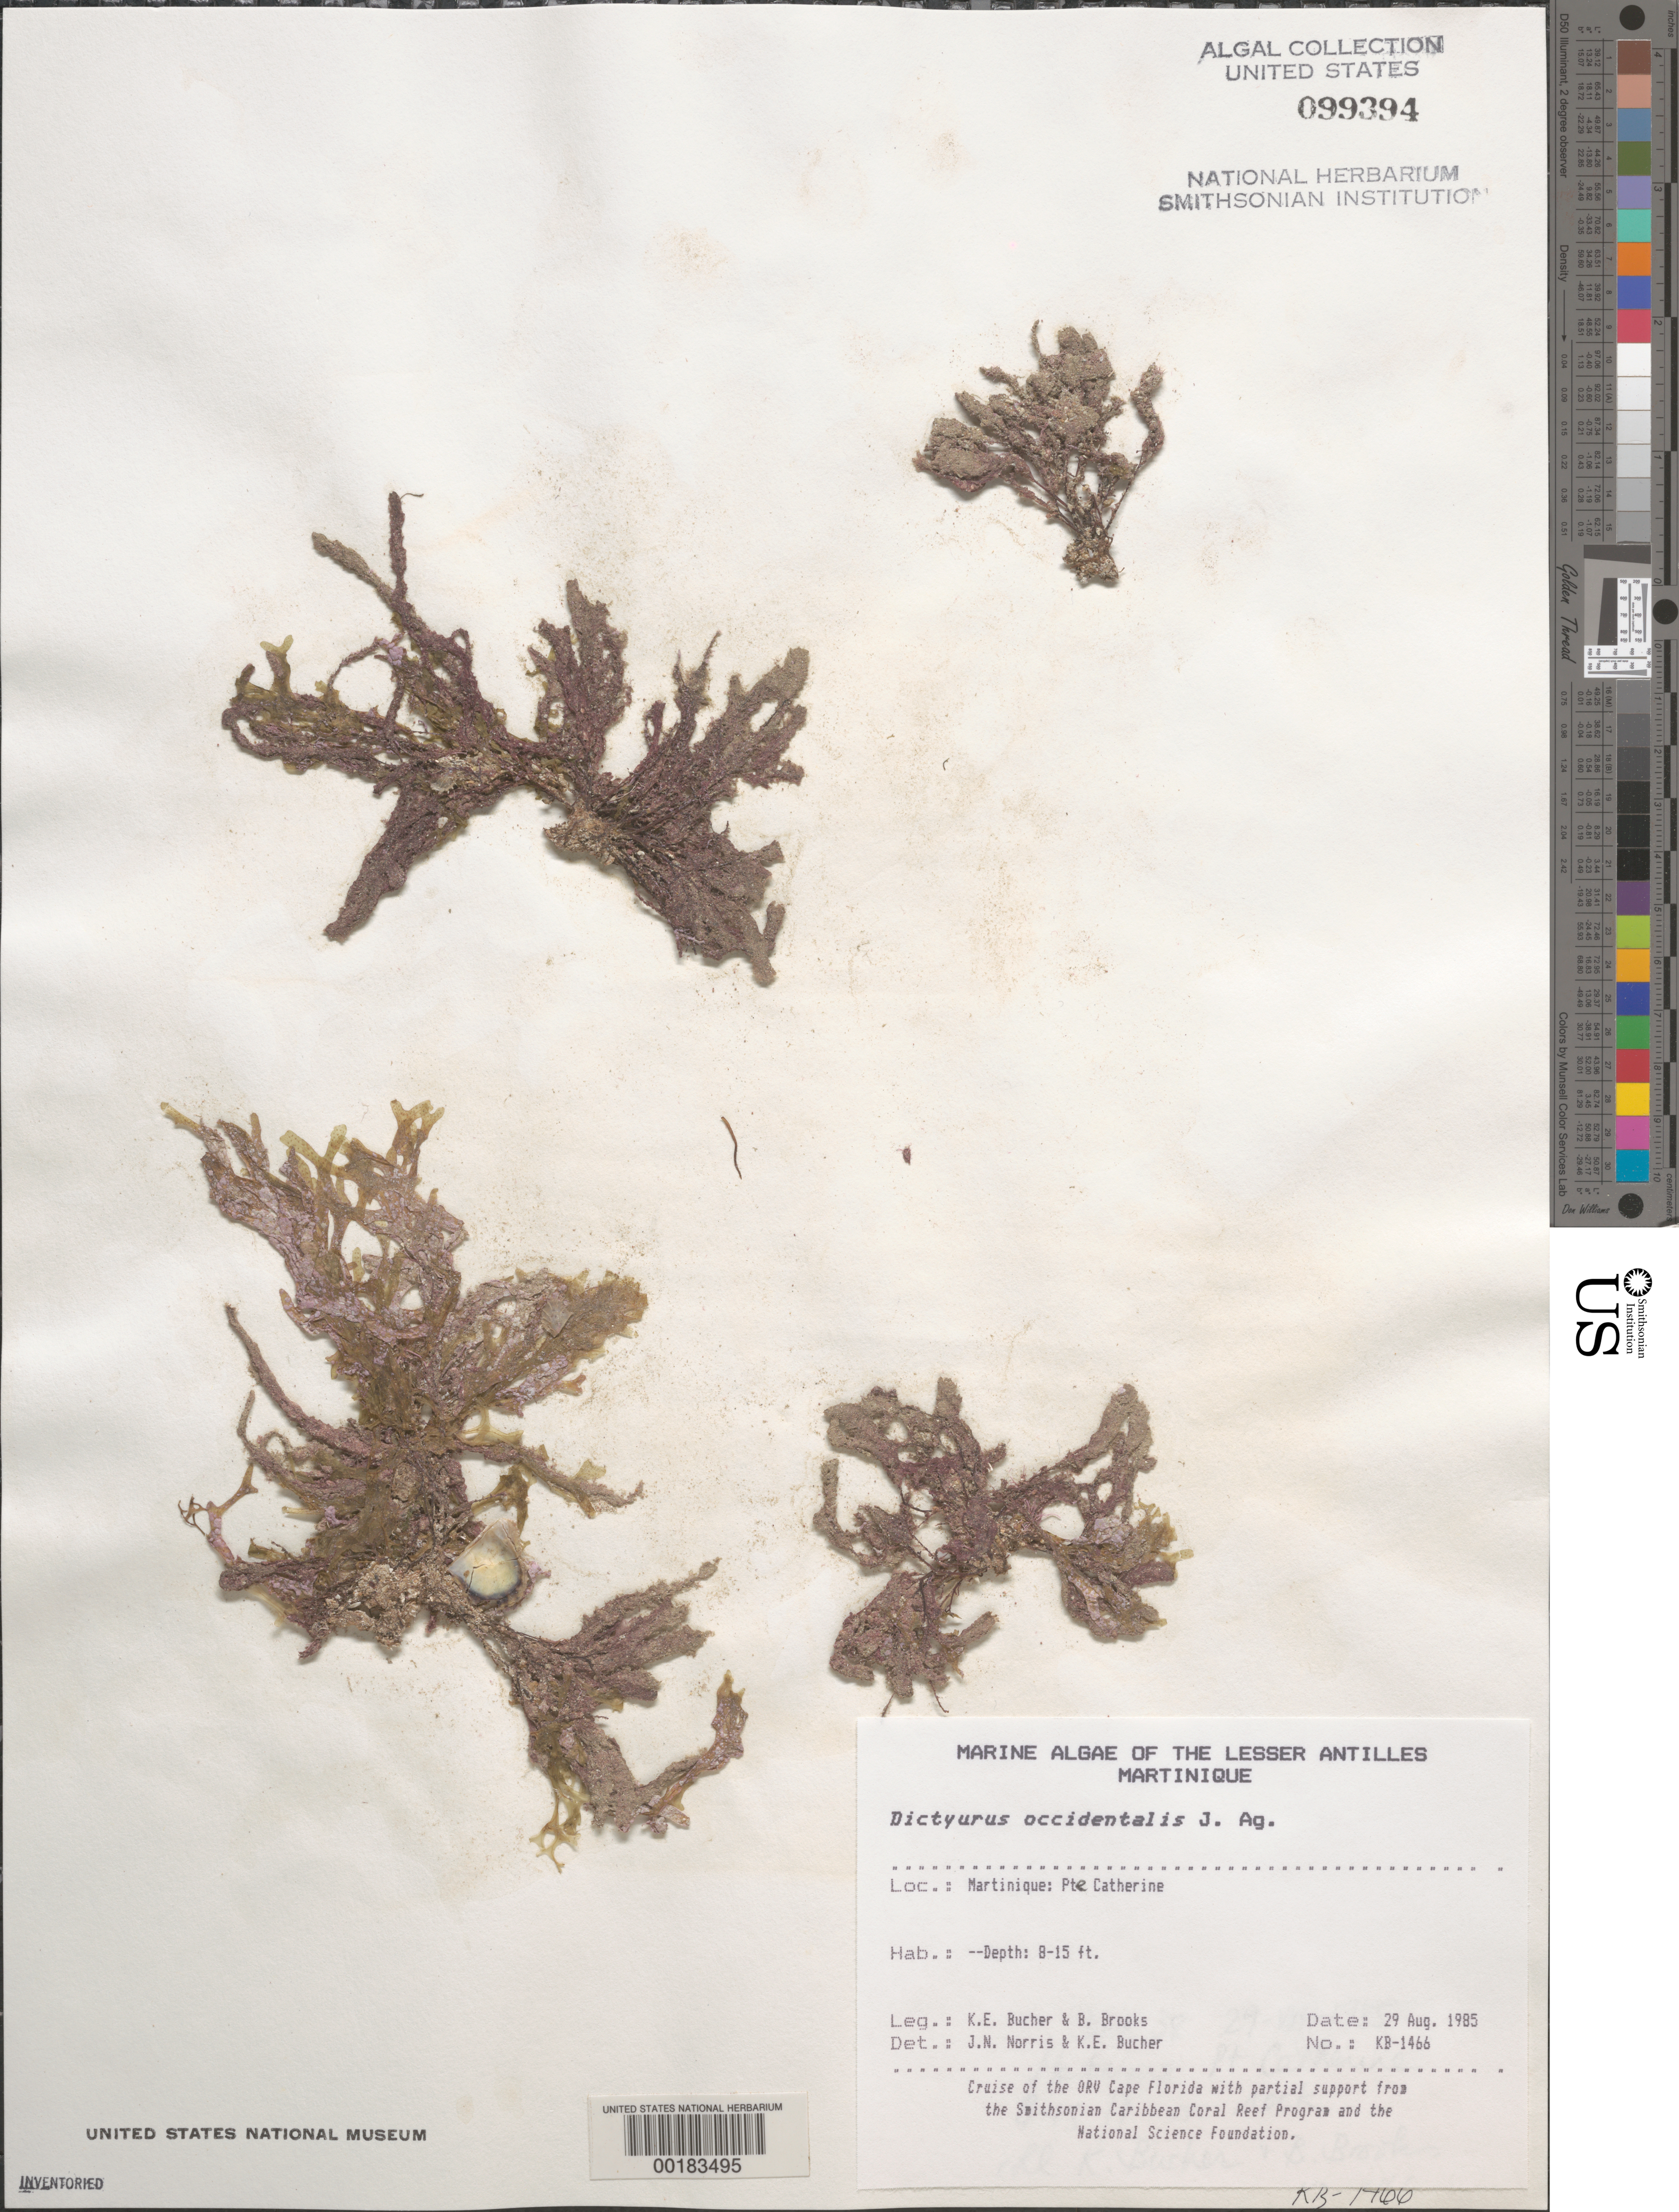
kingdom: Plantae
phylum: Rhodophyta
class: Florideophyceae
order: Ceramiales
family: Dasyaceae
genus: Dictyurus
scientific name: Dictyurus occidentalis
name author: J. Agardh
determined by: Norris, J. N.; Bucher, K. E.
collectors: K. E. Bucher & B. Brooks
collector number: Kb-1466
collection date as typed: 29 Aug 1985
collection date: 1985-08-29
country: Martinique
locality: Pointe Catherine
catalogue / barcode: US 99394